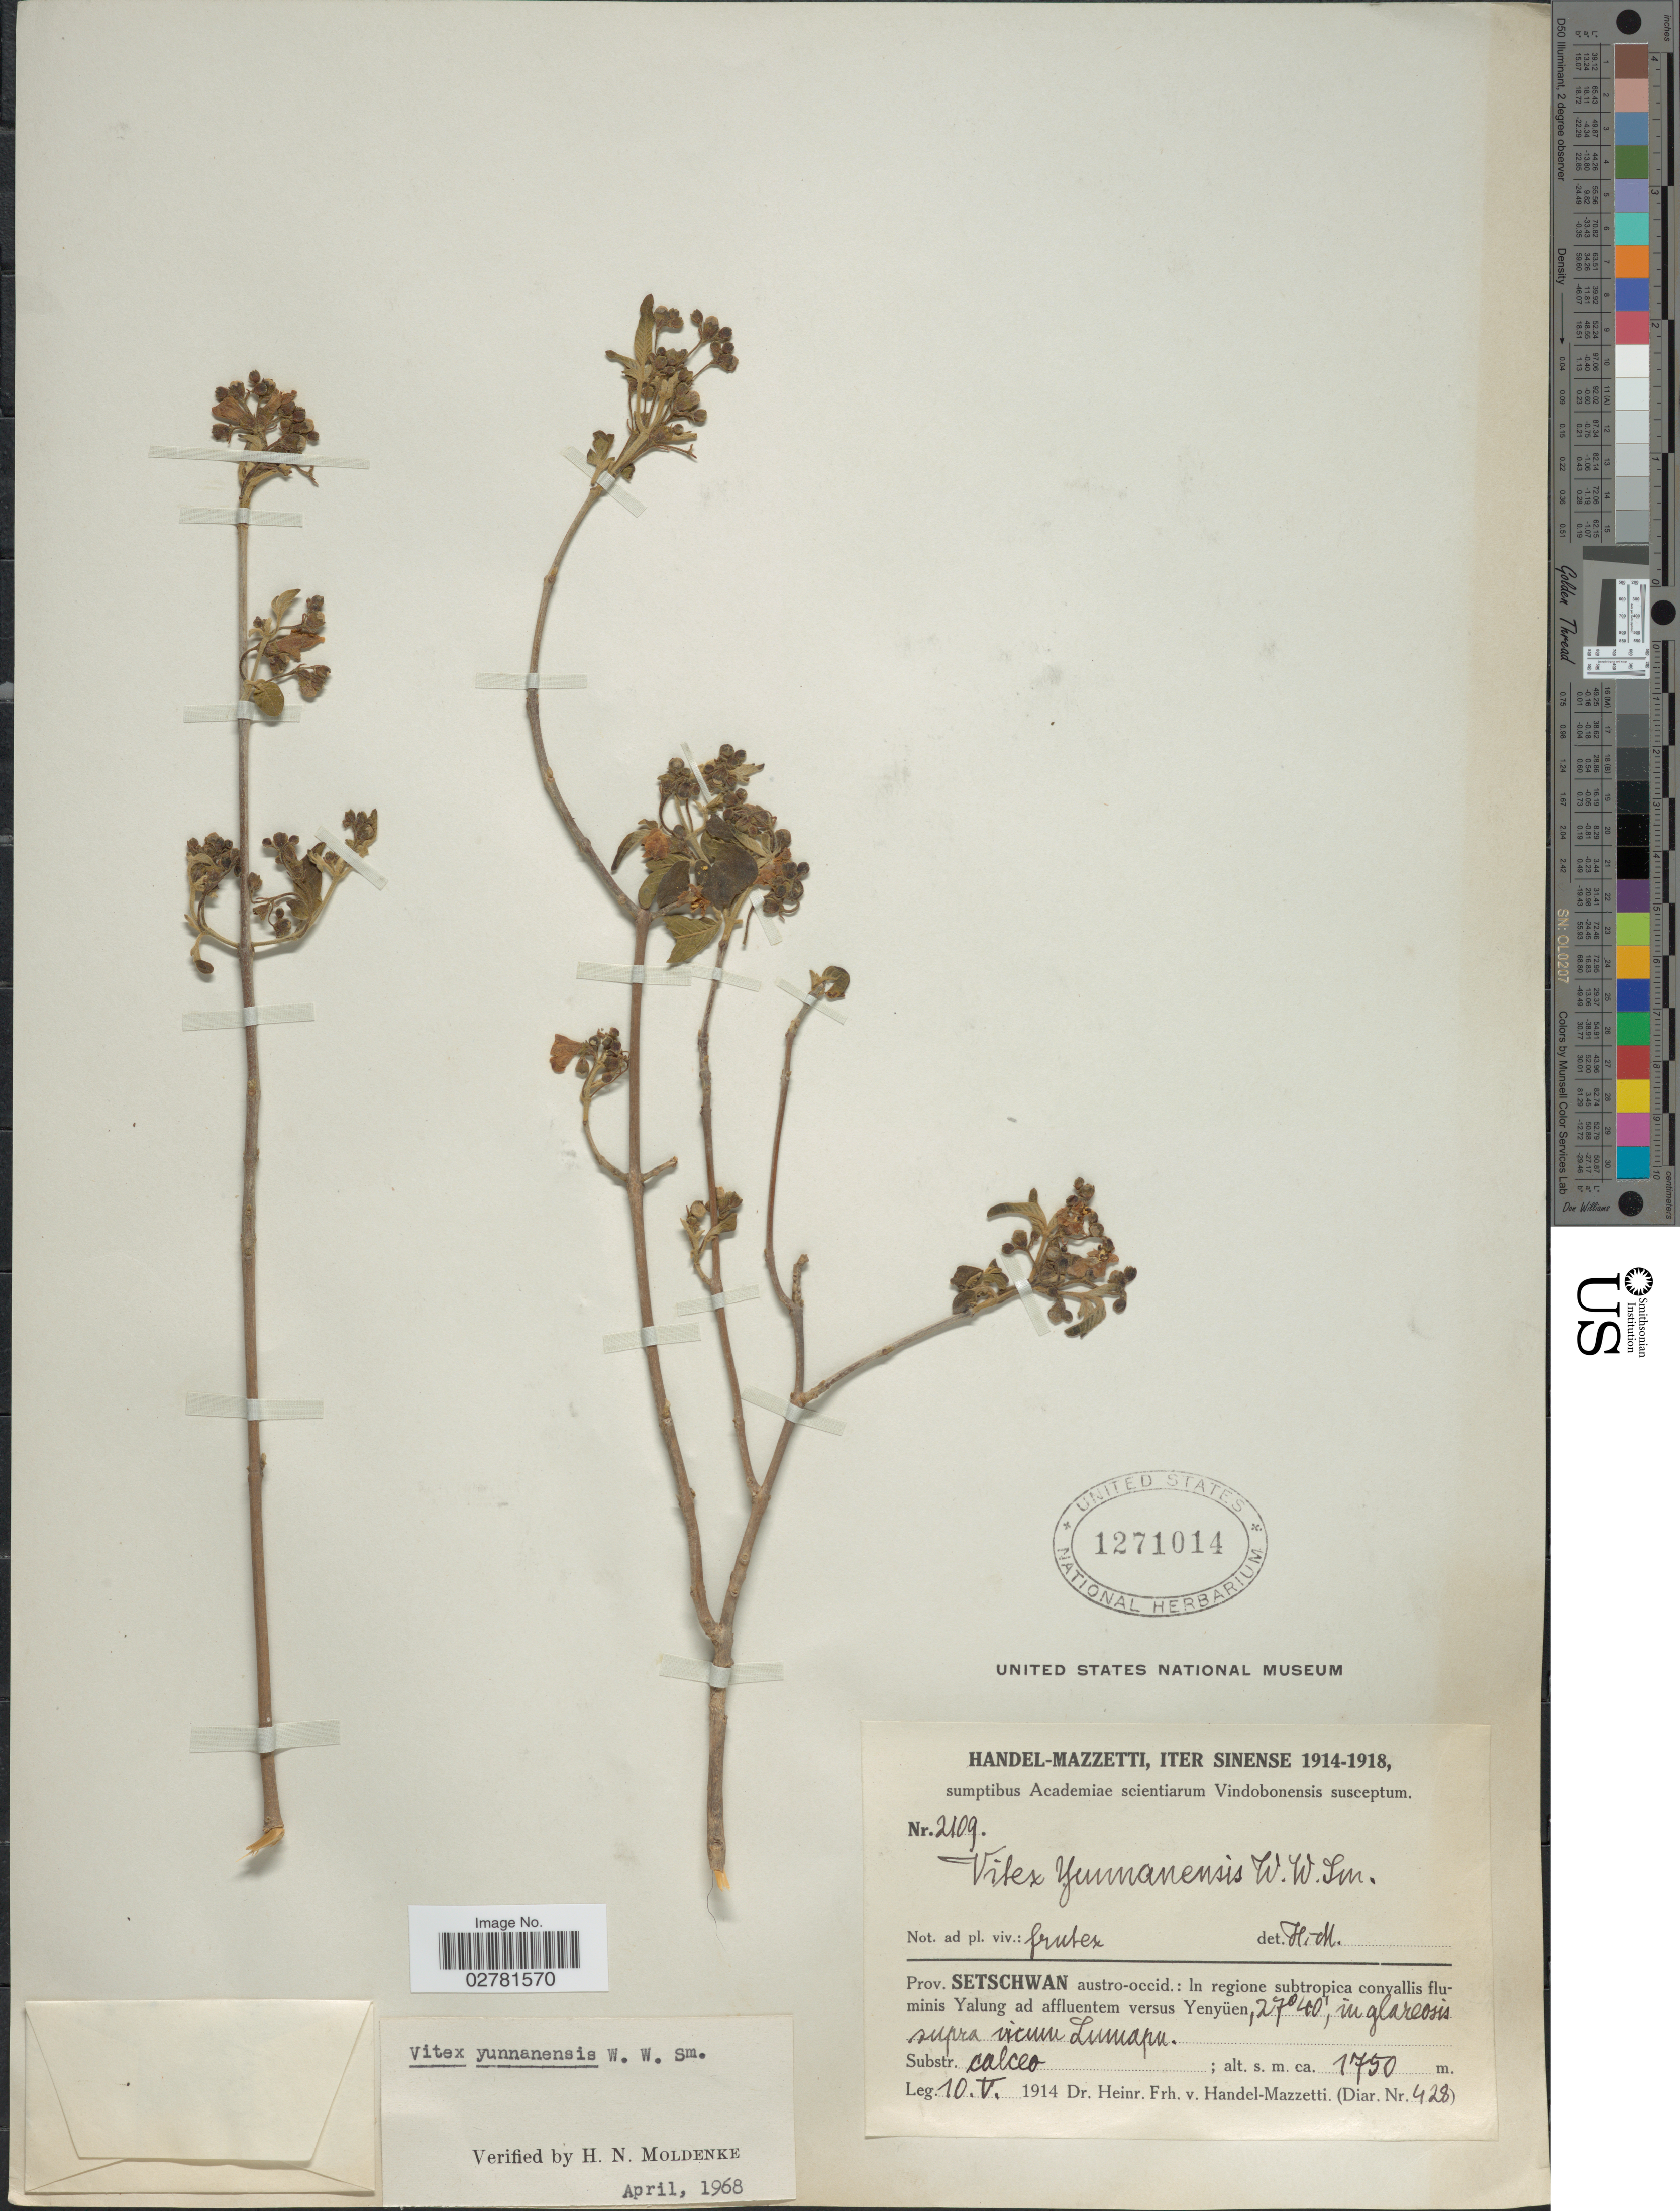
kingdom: Plantae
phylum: Tracheophyta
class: Magnoliopsida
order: Lamiales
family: Lamiaceae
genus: Vitex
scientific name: Vitex yunnanensis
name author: W.W. Sm.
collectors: H. Handel-Mazzetti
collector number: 2109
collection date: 1914-05-10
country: China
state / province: Sichuan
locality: Prov. Setschwan austro-occid.: In regione subtropica convallis fluminis Yalung ad affluentem versus Yenyüen, 27°40', in glareosis supra vicum Lumapu. Substr. Calceo.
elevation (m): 1750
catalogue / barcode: US 1271014